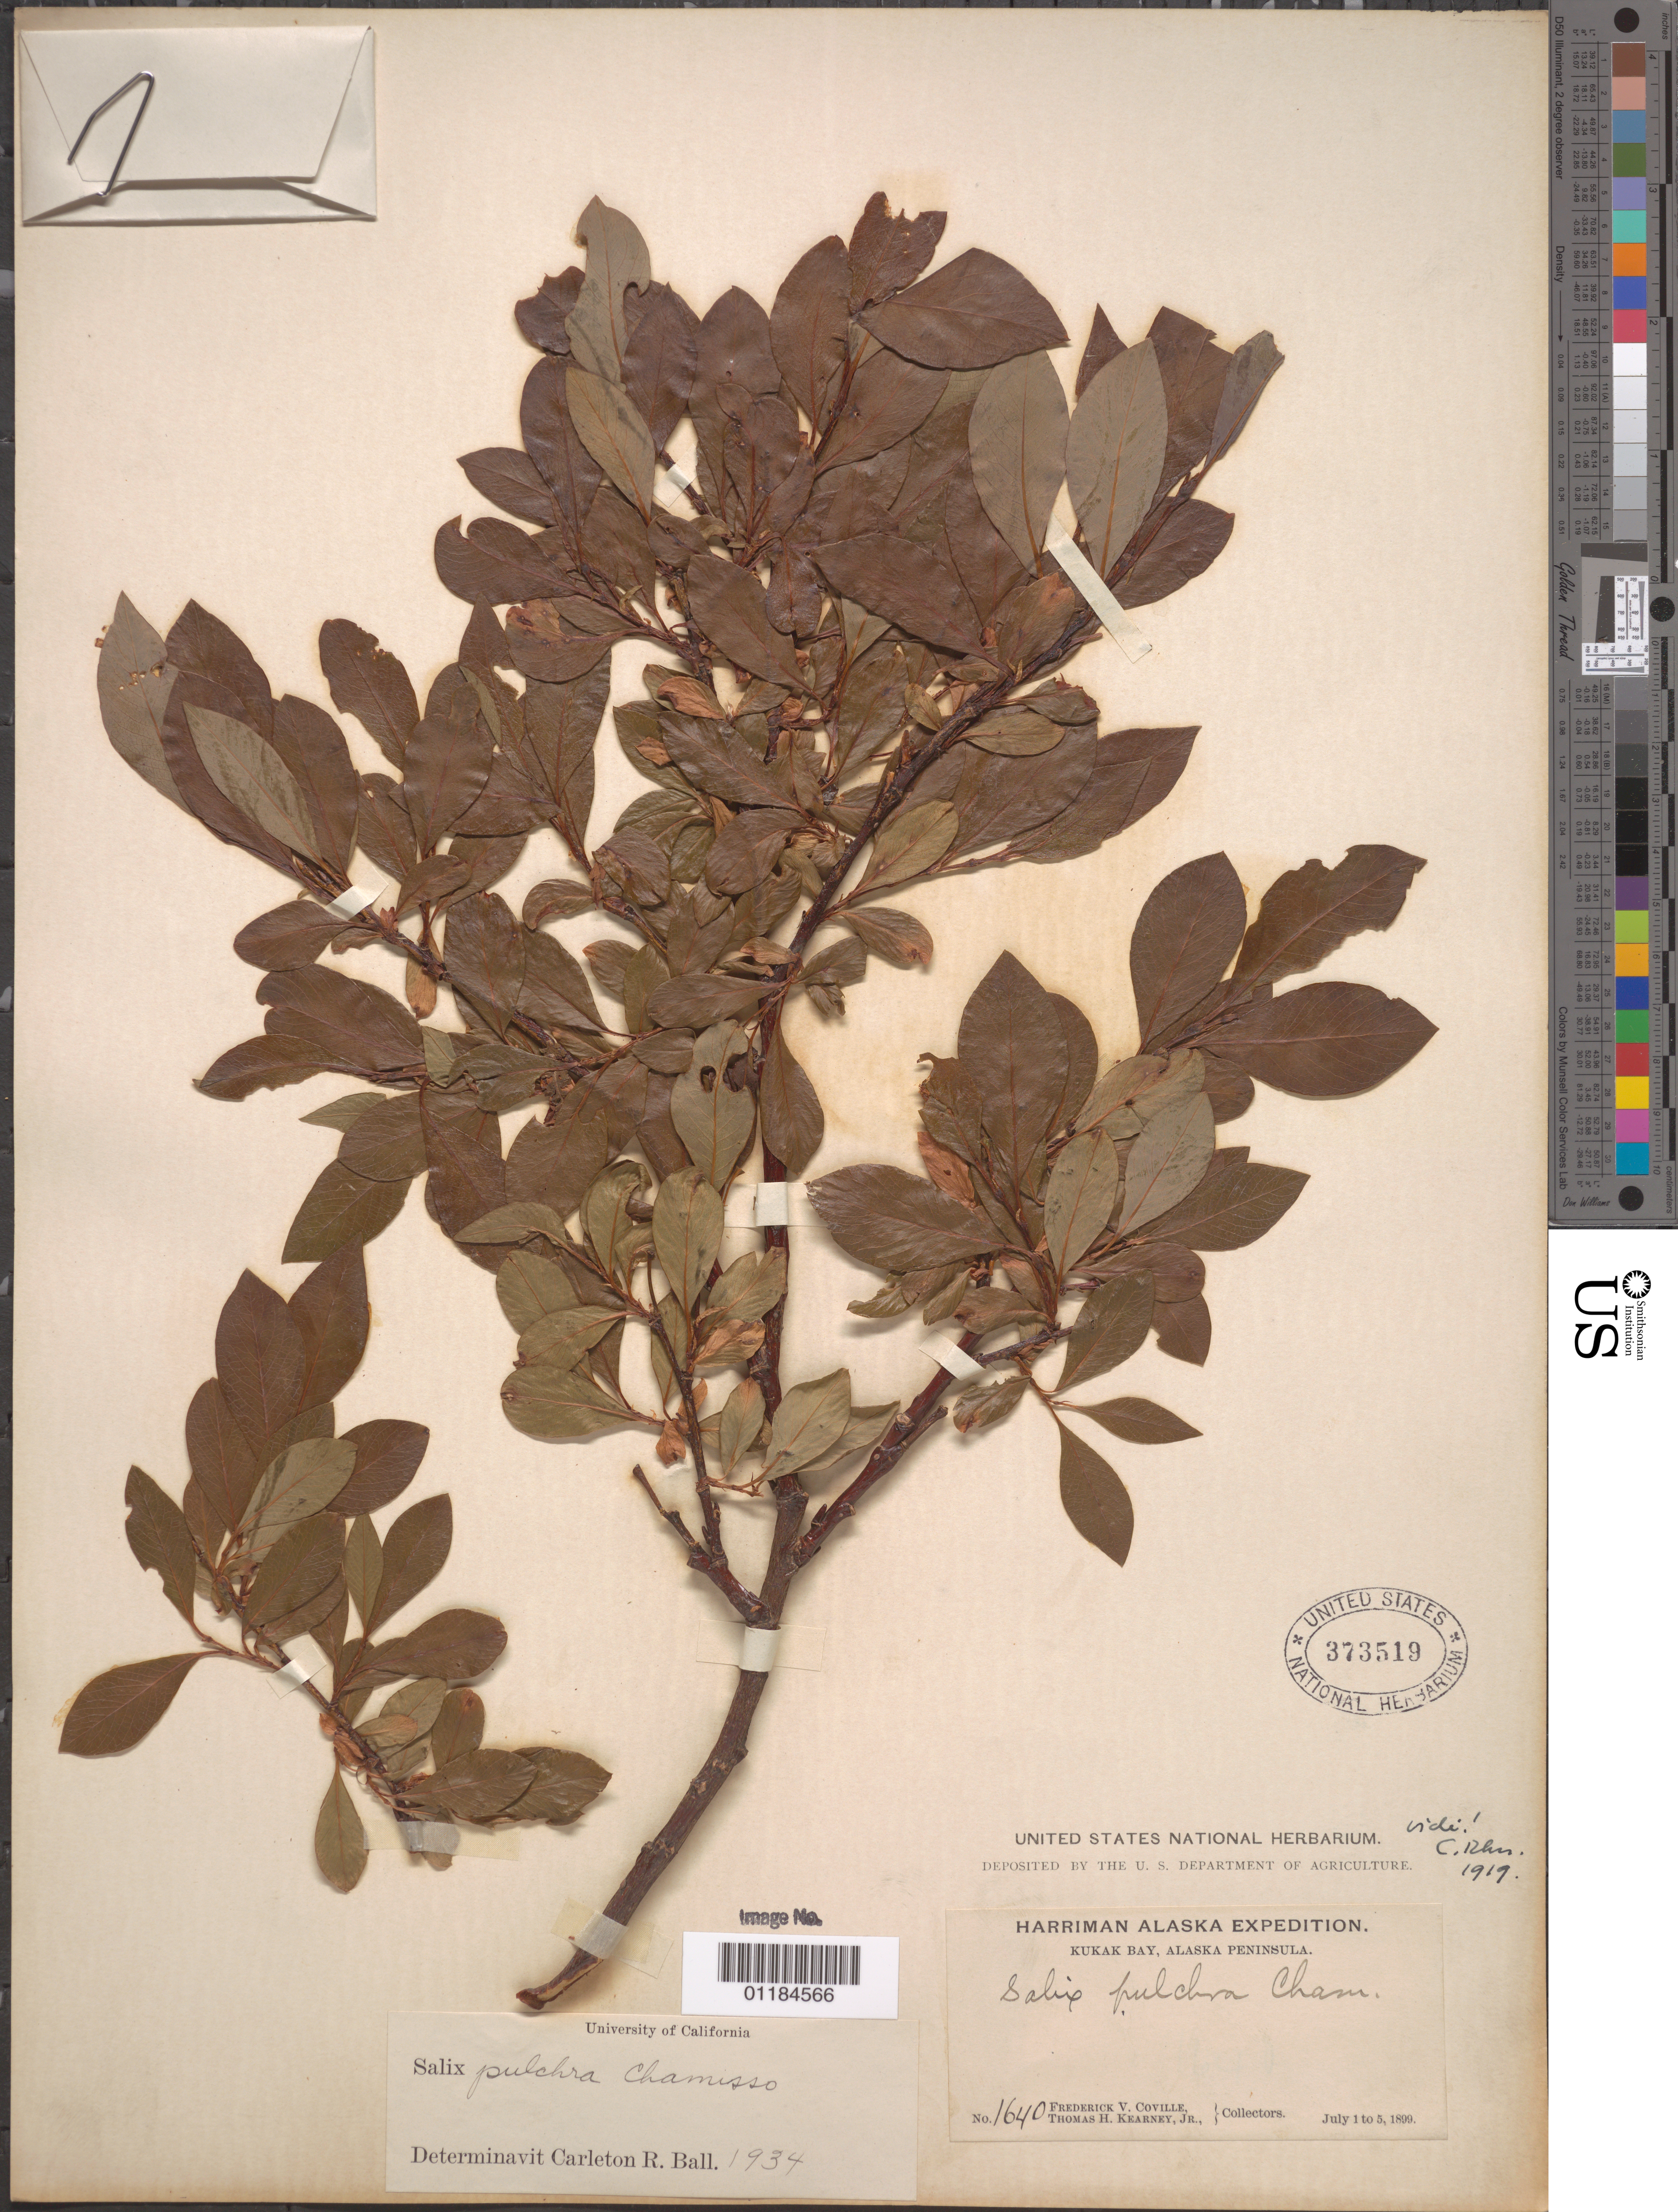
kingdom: Plantae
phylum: Tracheophyta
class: Magnoliopsida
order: Malpighiales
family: Salicaceae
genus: Salix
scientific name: Salix pulchra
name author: Cham.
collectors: F. V. Coville & T. H. Kearney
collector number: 1640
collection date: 1899-07-01/1899-07-05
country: United States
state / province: Alaska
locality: Kukak Bay, Alaska Peninsula.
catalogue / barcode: US 373519